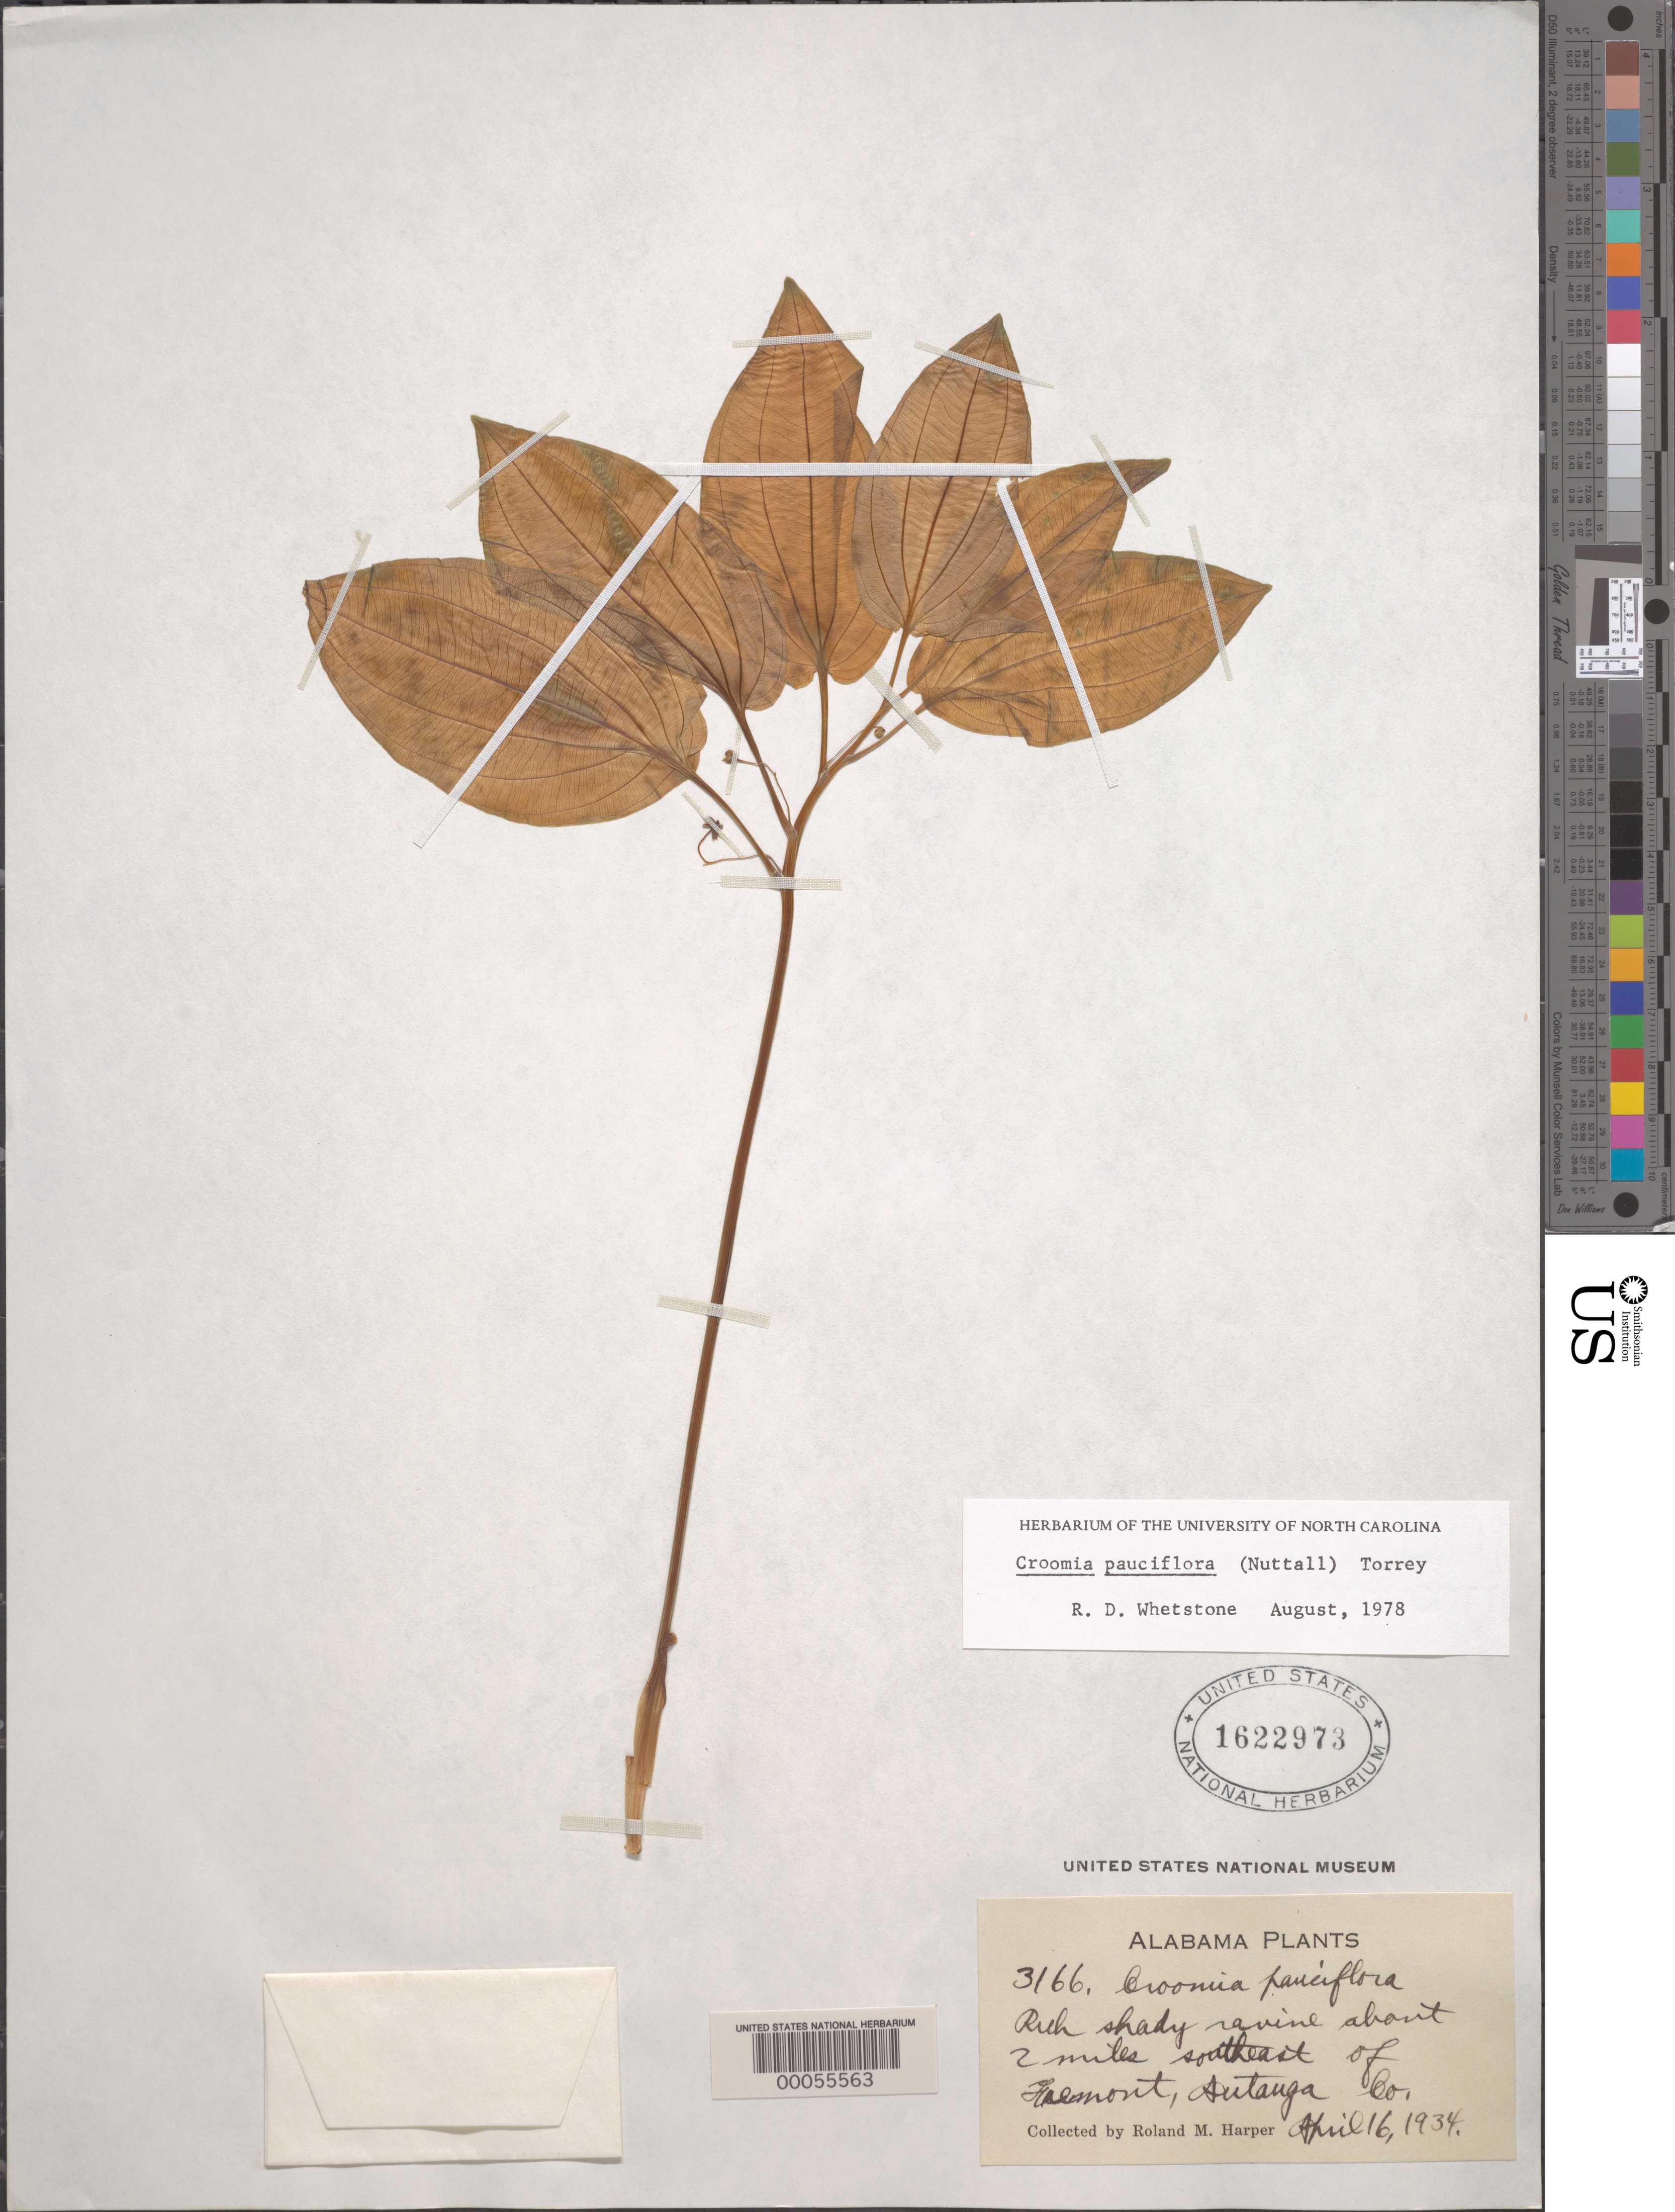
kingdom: Plantae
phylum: Tracheophyta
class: Liliopsida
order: Pandanales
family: Stemonaceae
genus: Croomia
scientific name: Croomia pauciflora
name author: (Nutt.) Torr.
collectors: R. M. Harper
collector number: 3166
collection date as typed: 16 Apr 1934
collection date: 1934-04-16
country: United States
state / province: Alabama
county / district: Autauga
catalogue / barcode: US 1622973